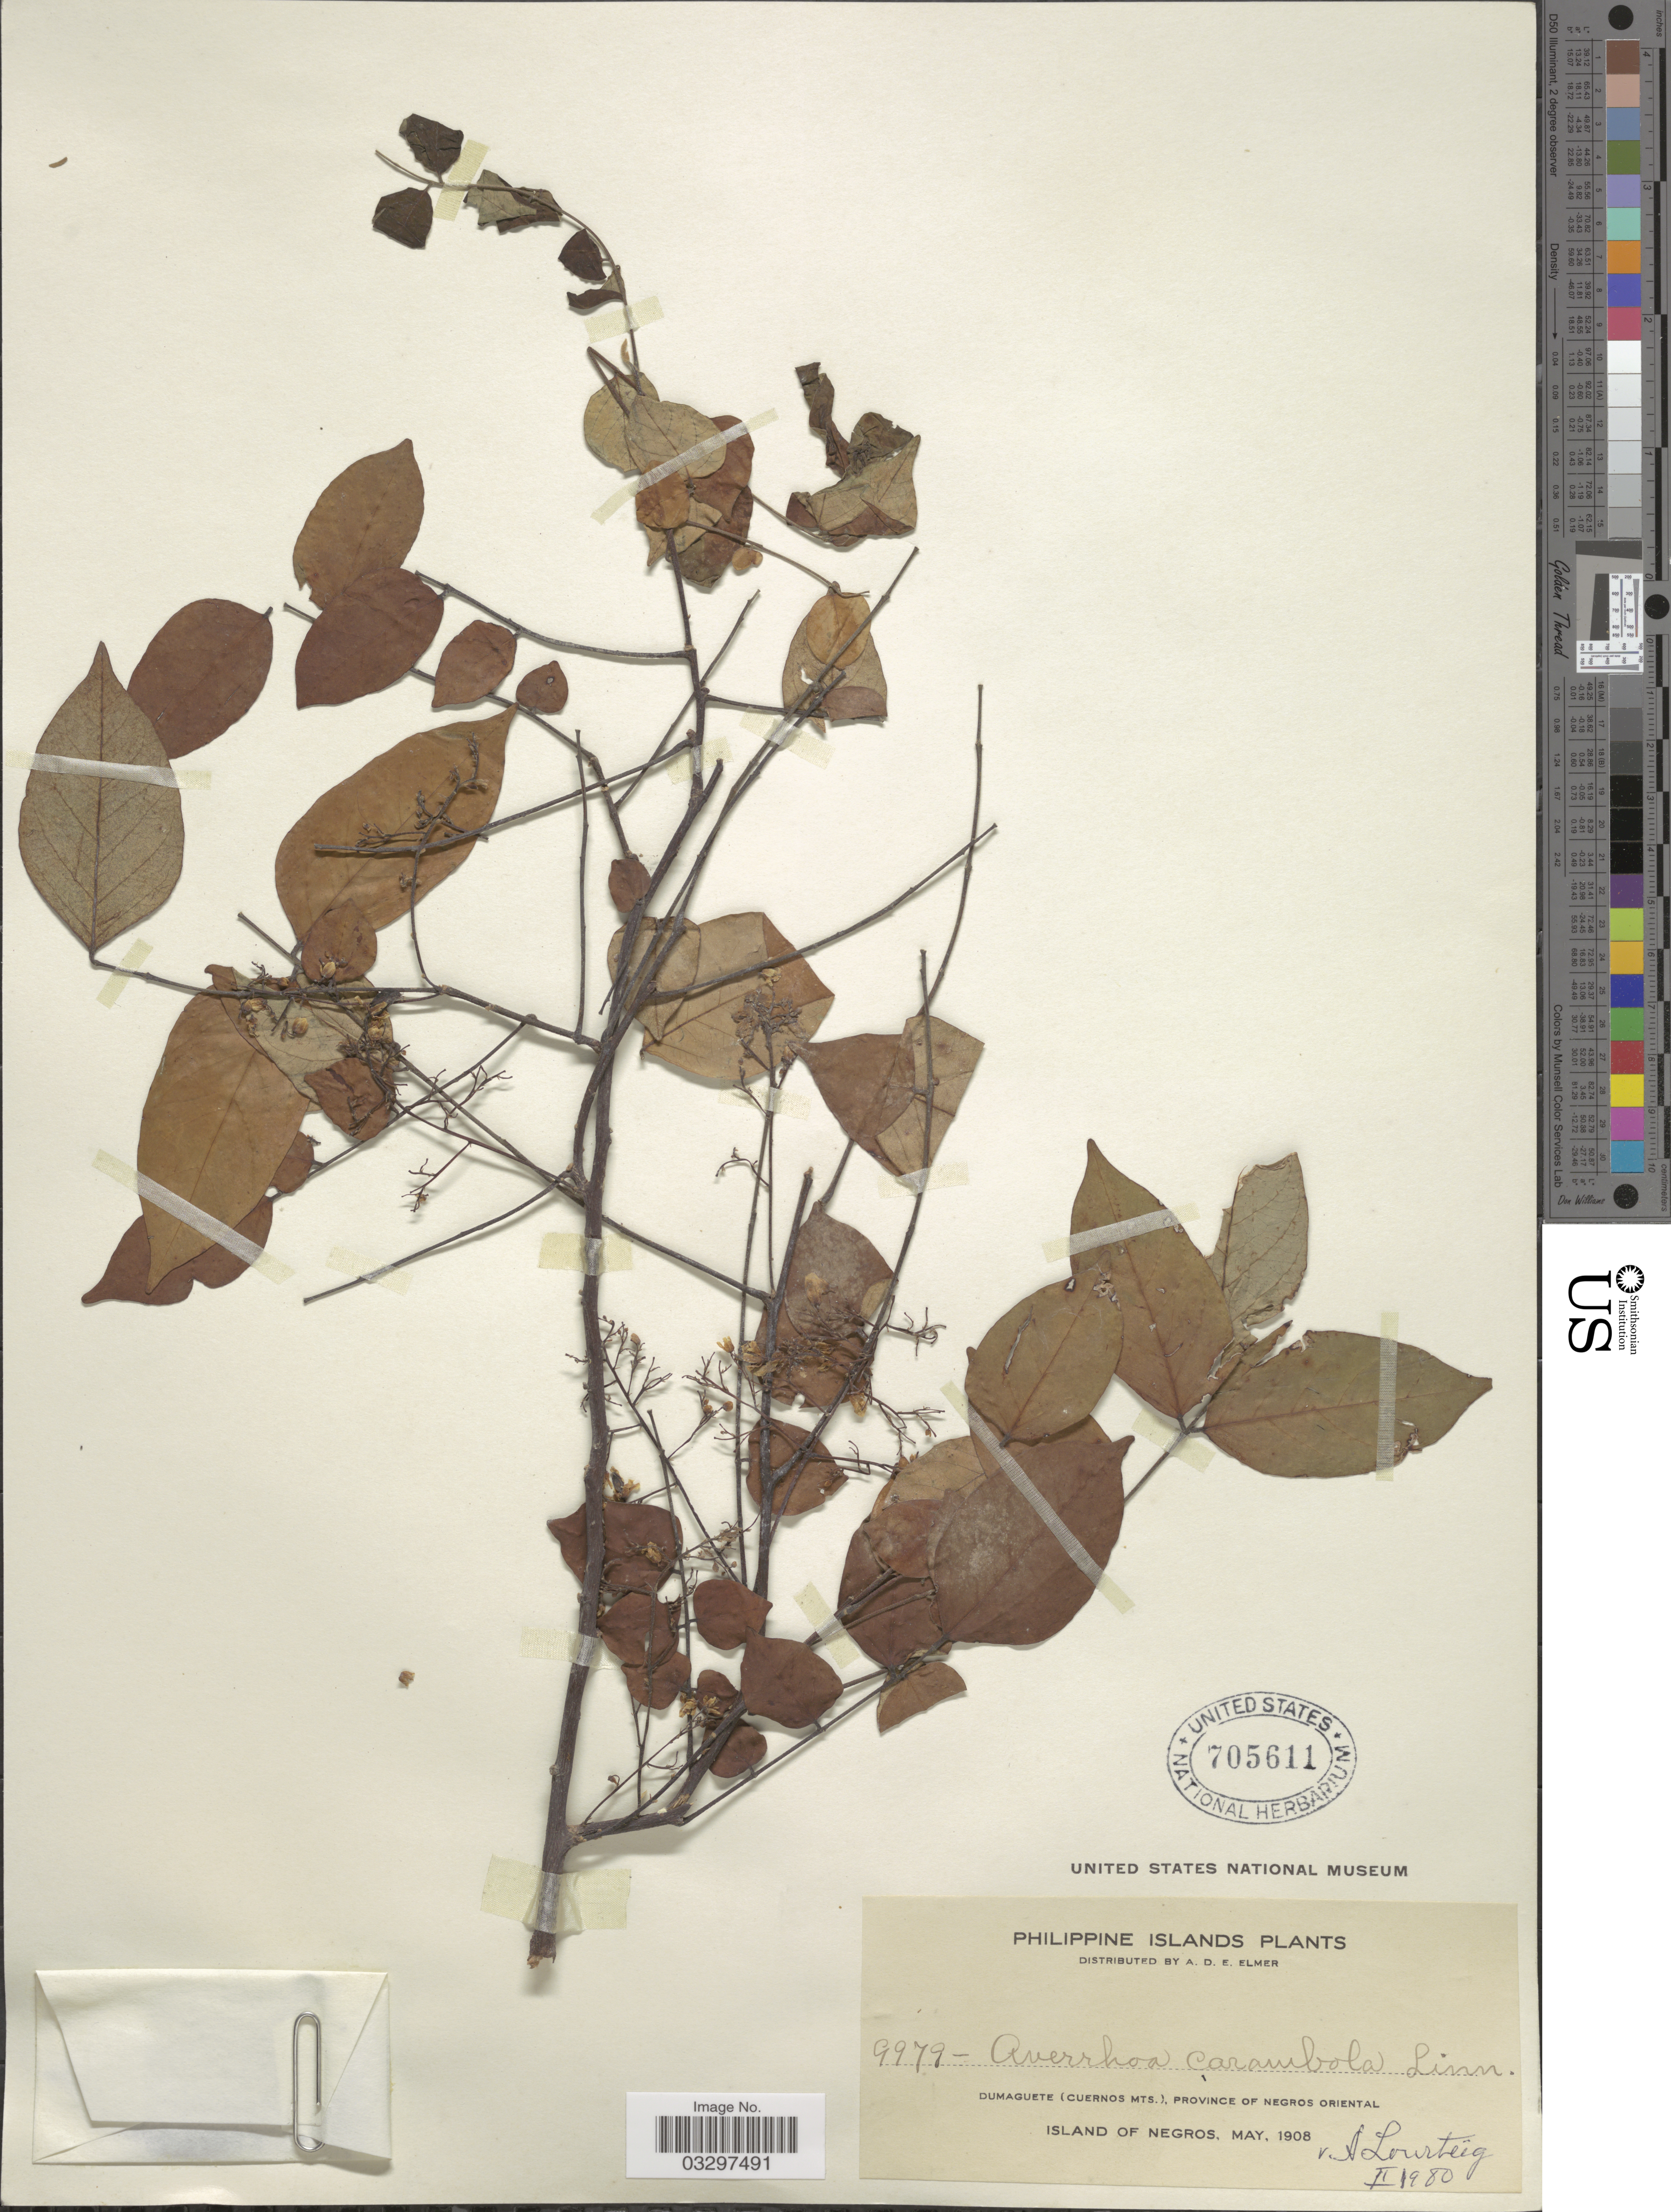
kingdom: Plantae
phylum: Tracheophyta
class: Magnoliopsida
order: Oxalidales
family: Oxalidaceae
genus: Averrhoa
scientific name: Averrhoa carambola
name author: L.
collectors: A. D. E. Elmer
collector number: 9979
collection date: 1908-05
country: Philippines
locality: Dumaguete (Cuernos Mts.), Province of Negros Oriental. Island of Negros.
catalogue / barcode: US 705611